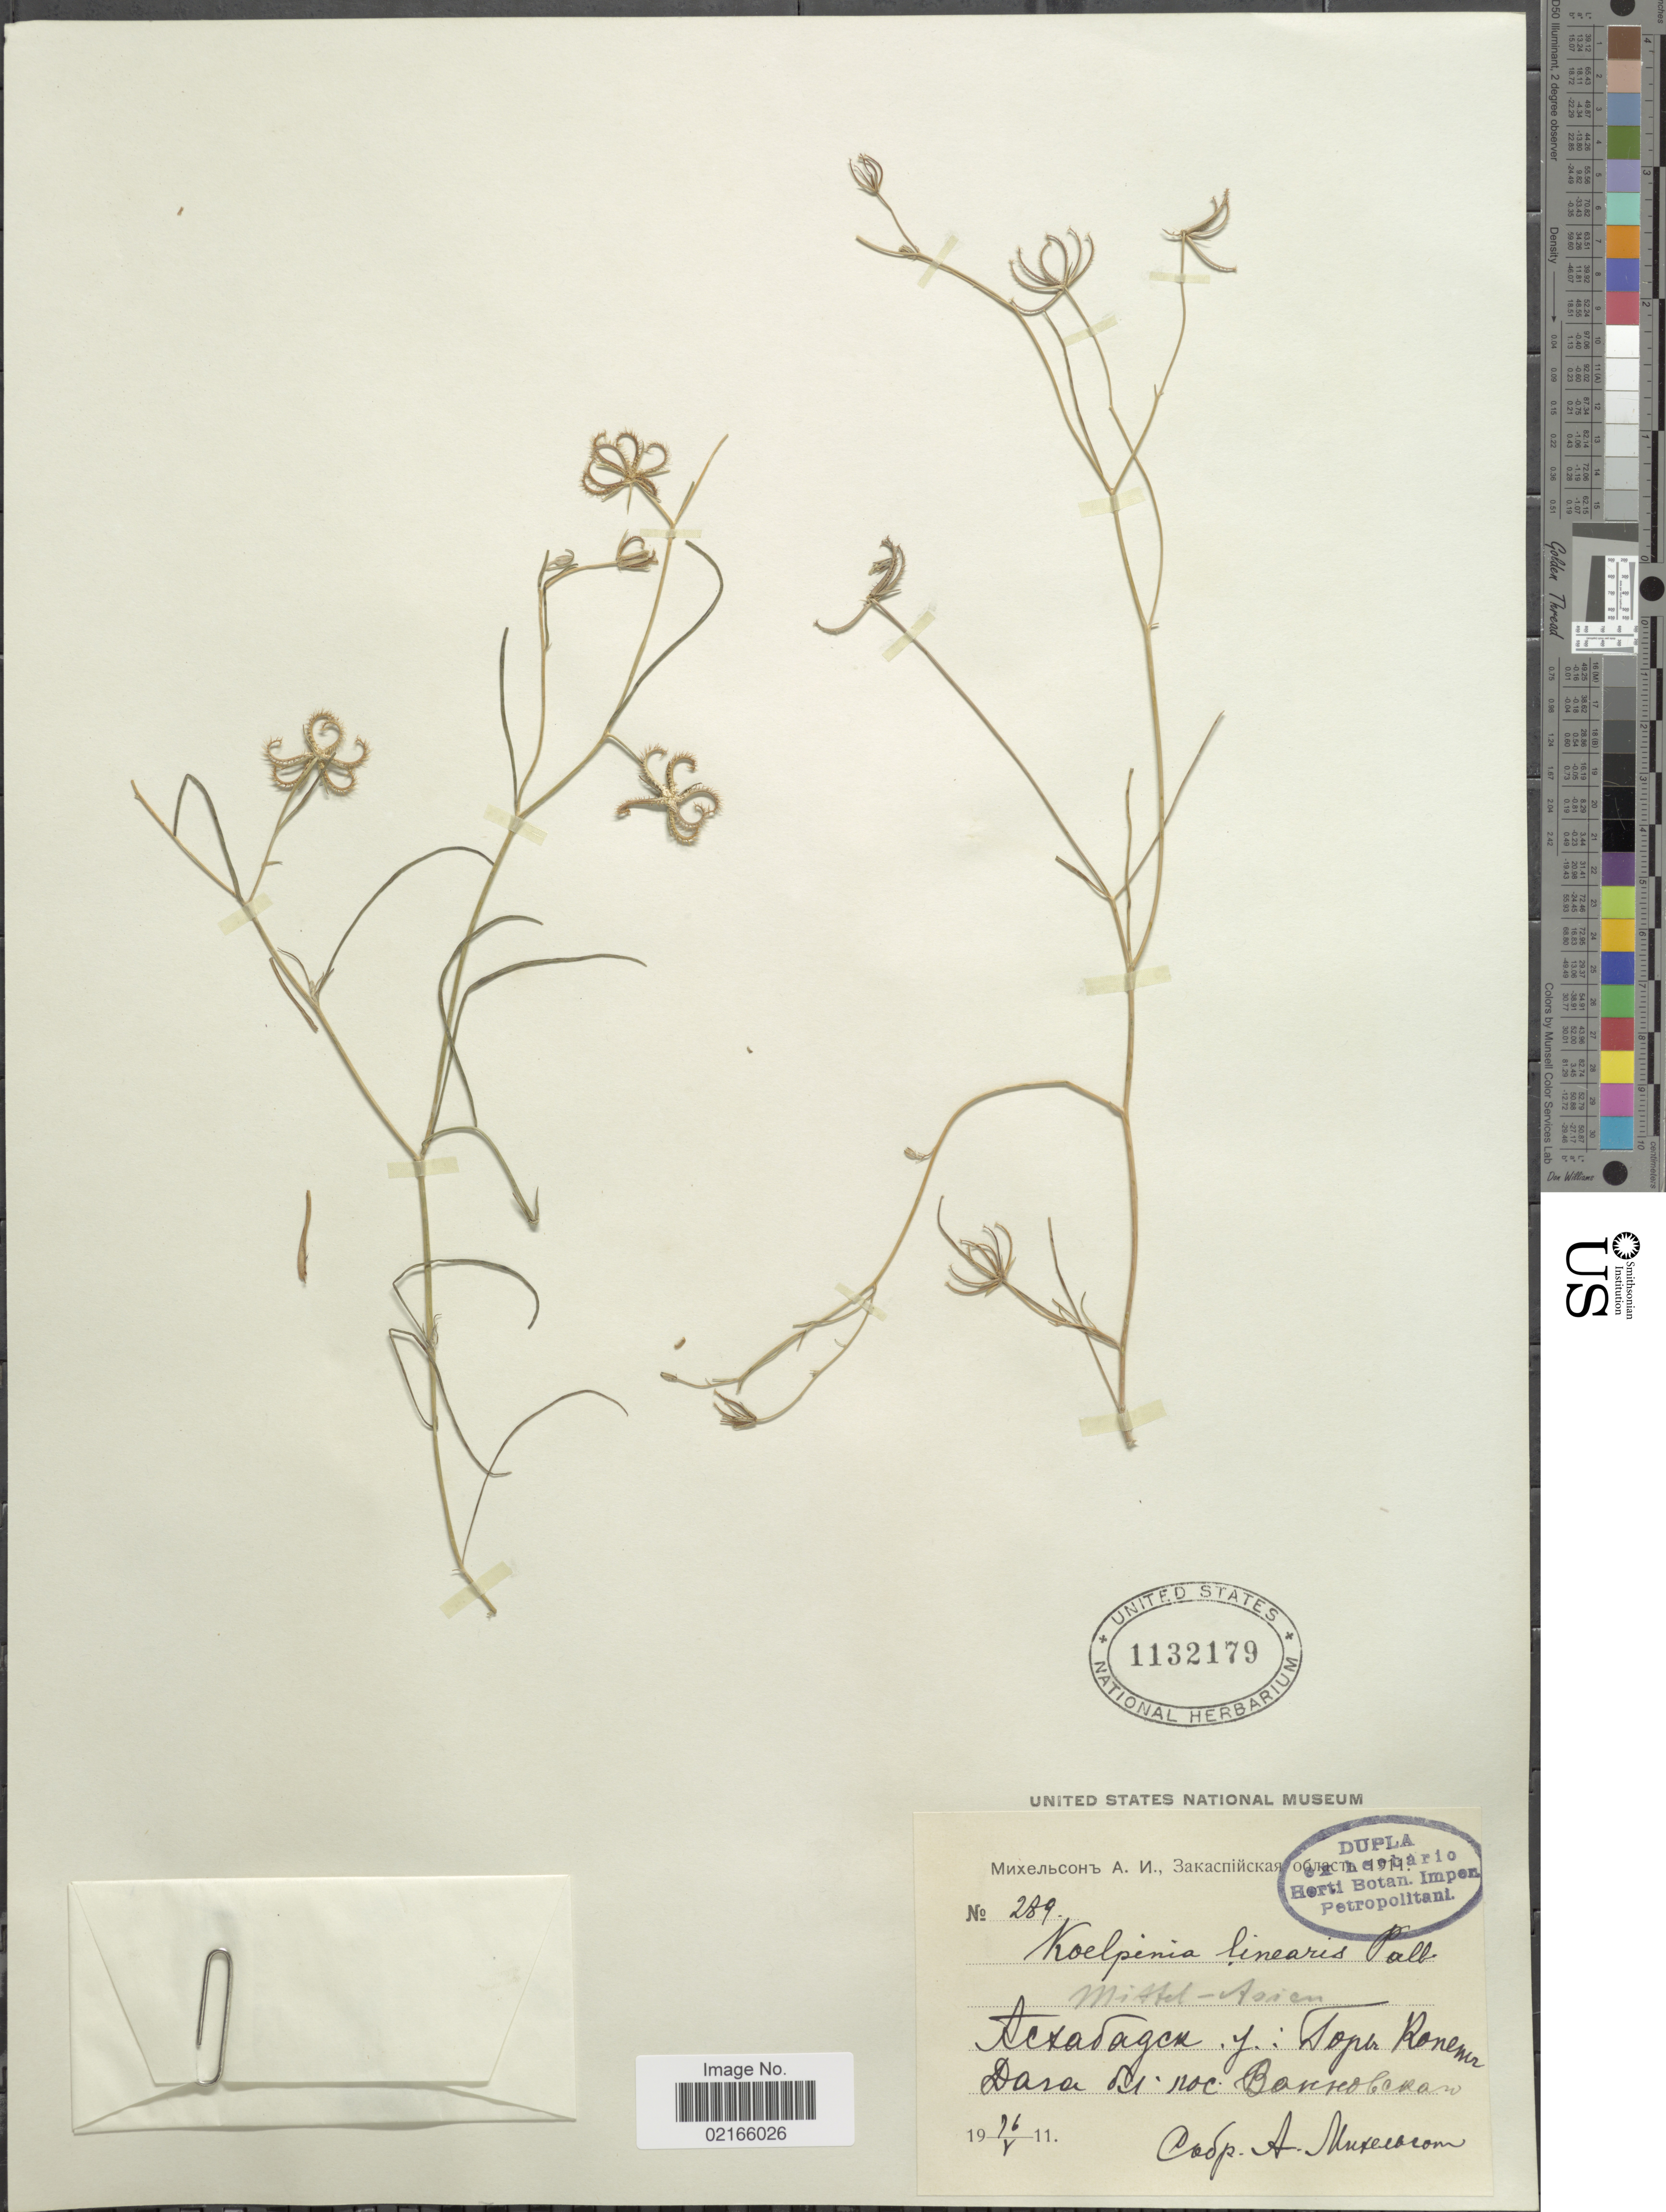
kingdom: Plantae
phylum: Tracheophyta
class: Magnoliopsida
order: Asterales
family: Asteraceae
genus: Koelpinia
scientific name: Koelpinia linearis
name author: Pall.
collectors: A. Muxeebrom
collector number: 289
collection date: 1911-05-26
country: Syria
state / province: Dara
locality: Aczadar J.: Toper Ronemr Dara di noc. Baneneram [interpreted]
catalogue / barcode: US 1132179